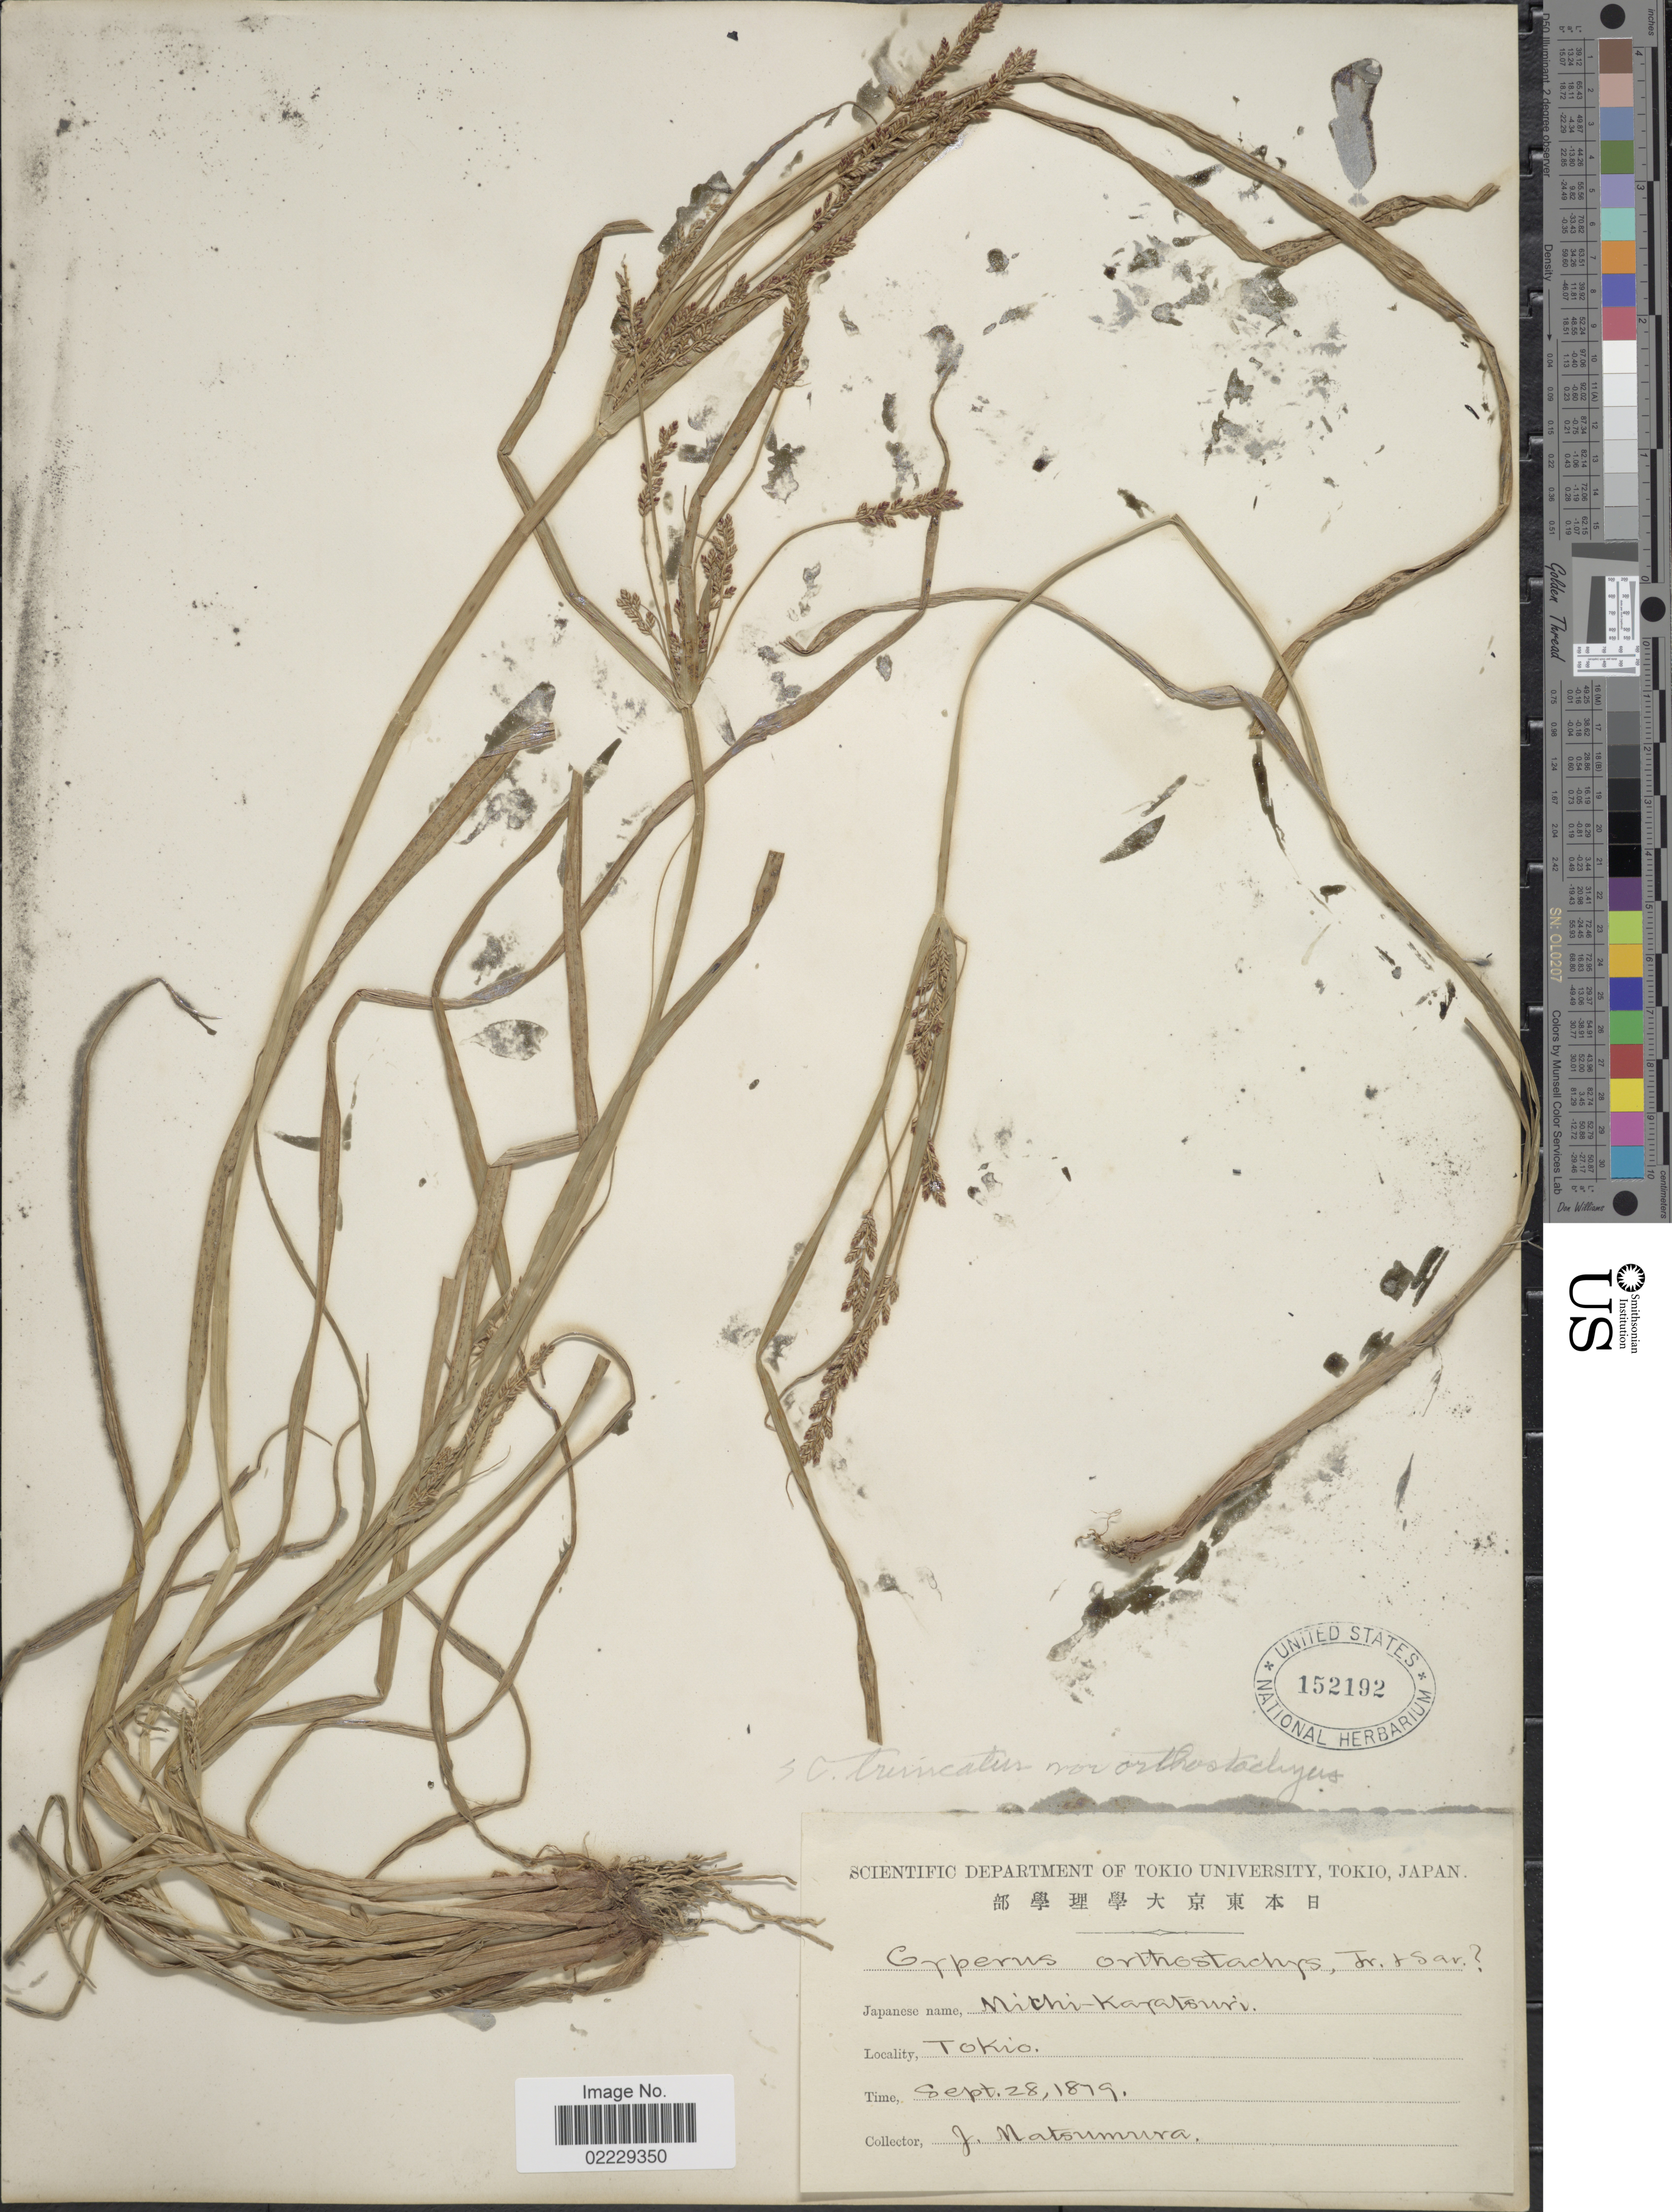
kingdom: Plantae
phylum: Tracheophyta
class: Liliopsida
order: Poales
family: Cyperaceae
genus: Cyperus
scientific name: Cyperus orthostachyus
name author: Franch. & Sav.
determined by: Strong, Mark T., (BOT), Smithsonian Institution - National Museum of Natural History (UNITED STATES)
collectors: J. Matsumura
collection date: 1879-09-28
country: Japan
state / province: Tokyo, Federal City of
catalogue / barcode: US 152192